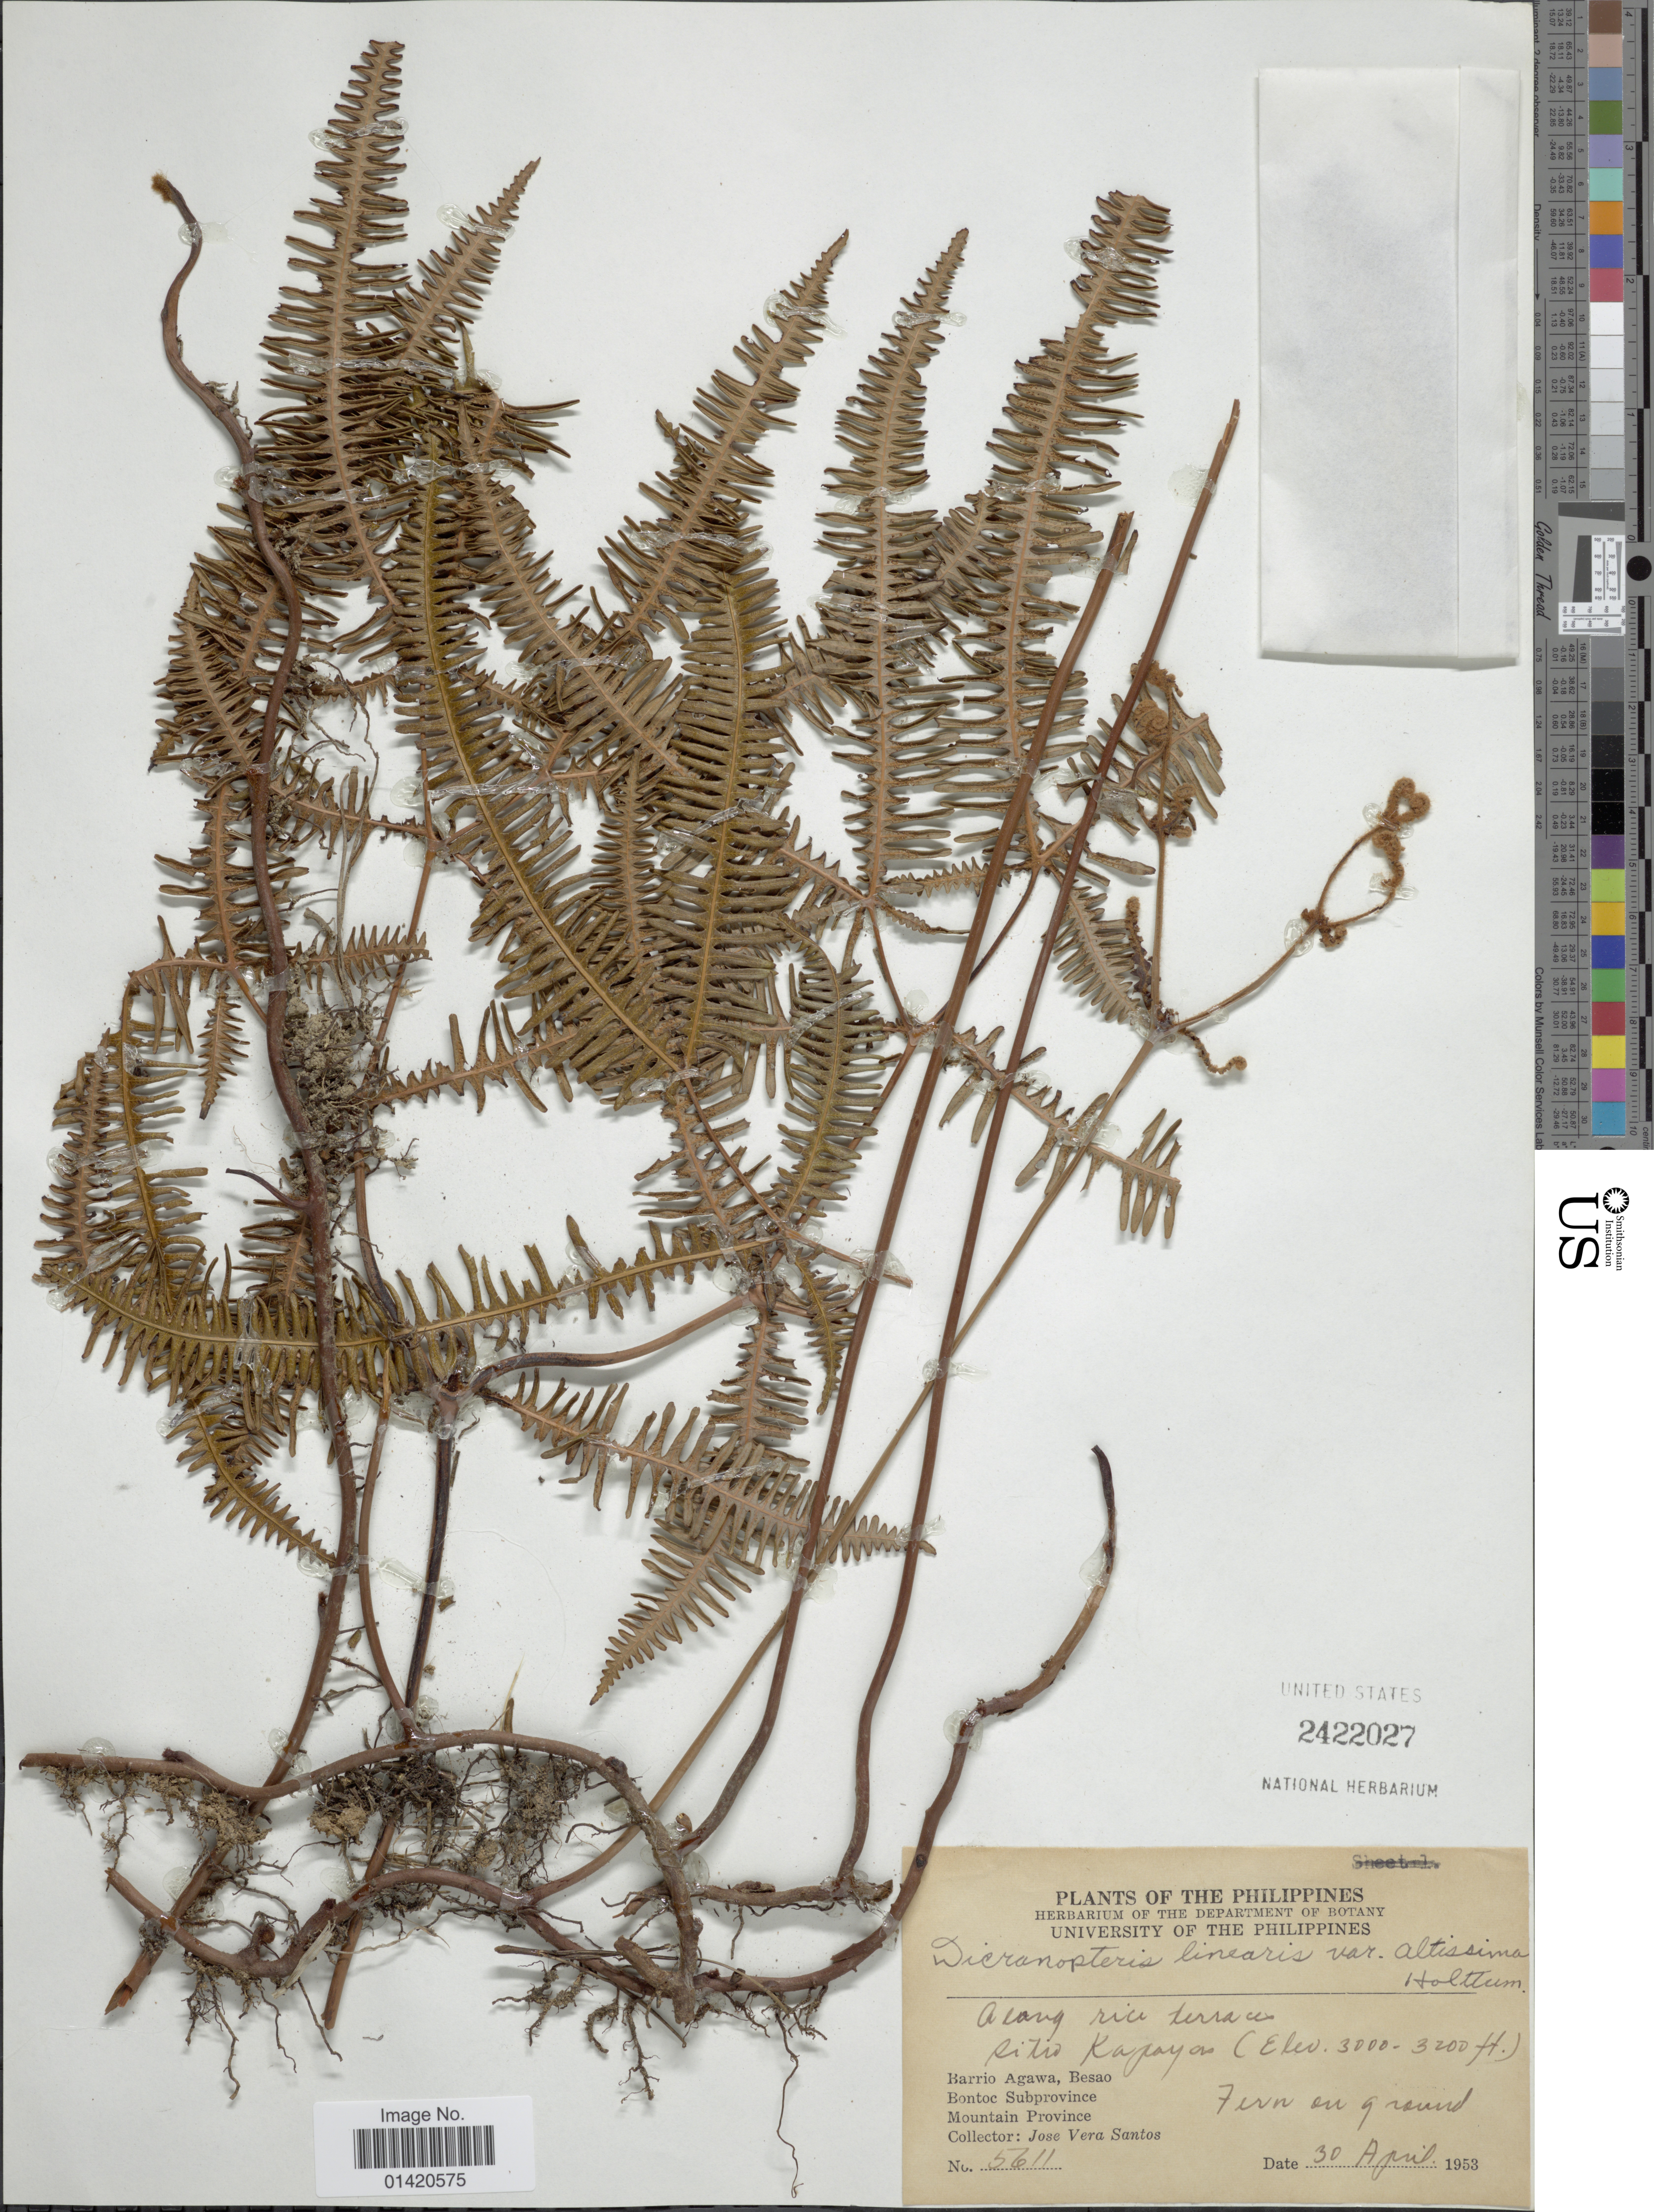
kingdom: Plantae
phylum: Tracheophyta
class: Polypodiopsida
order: Gleicheniales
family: Gleicheniaceae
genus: Dicranopteris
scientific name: Dicranopteris linearis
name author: (Burm. f.) Underw.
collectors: J. V. Santos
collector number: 5611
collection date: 1953-04-30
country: Philippines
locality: Barrio Agawa, Besao, Bontoc Subprovince, Mountain Province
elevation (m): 914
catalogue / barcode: US 2422027